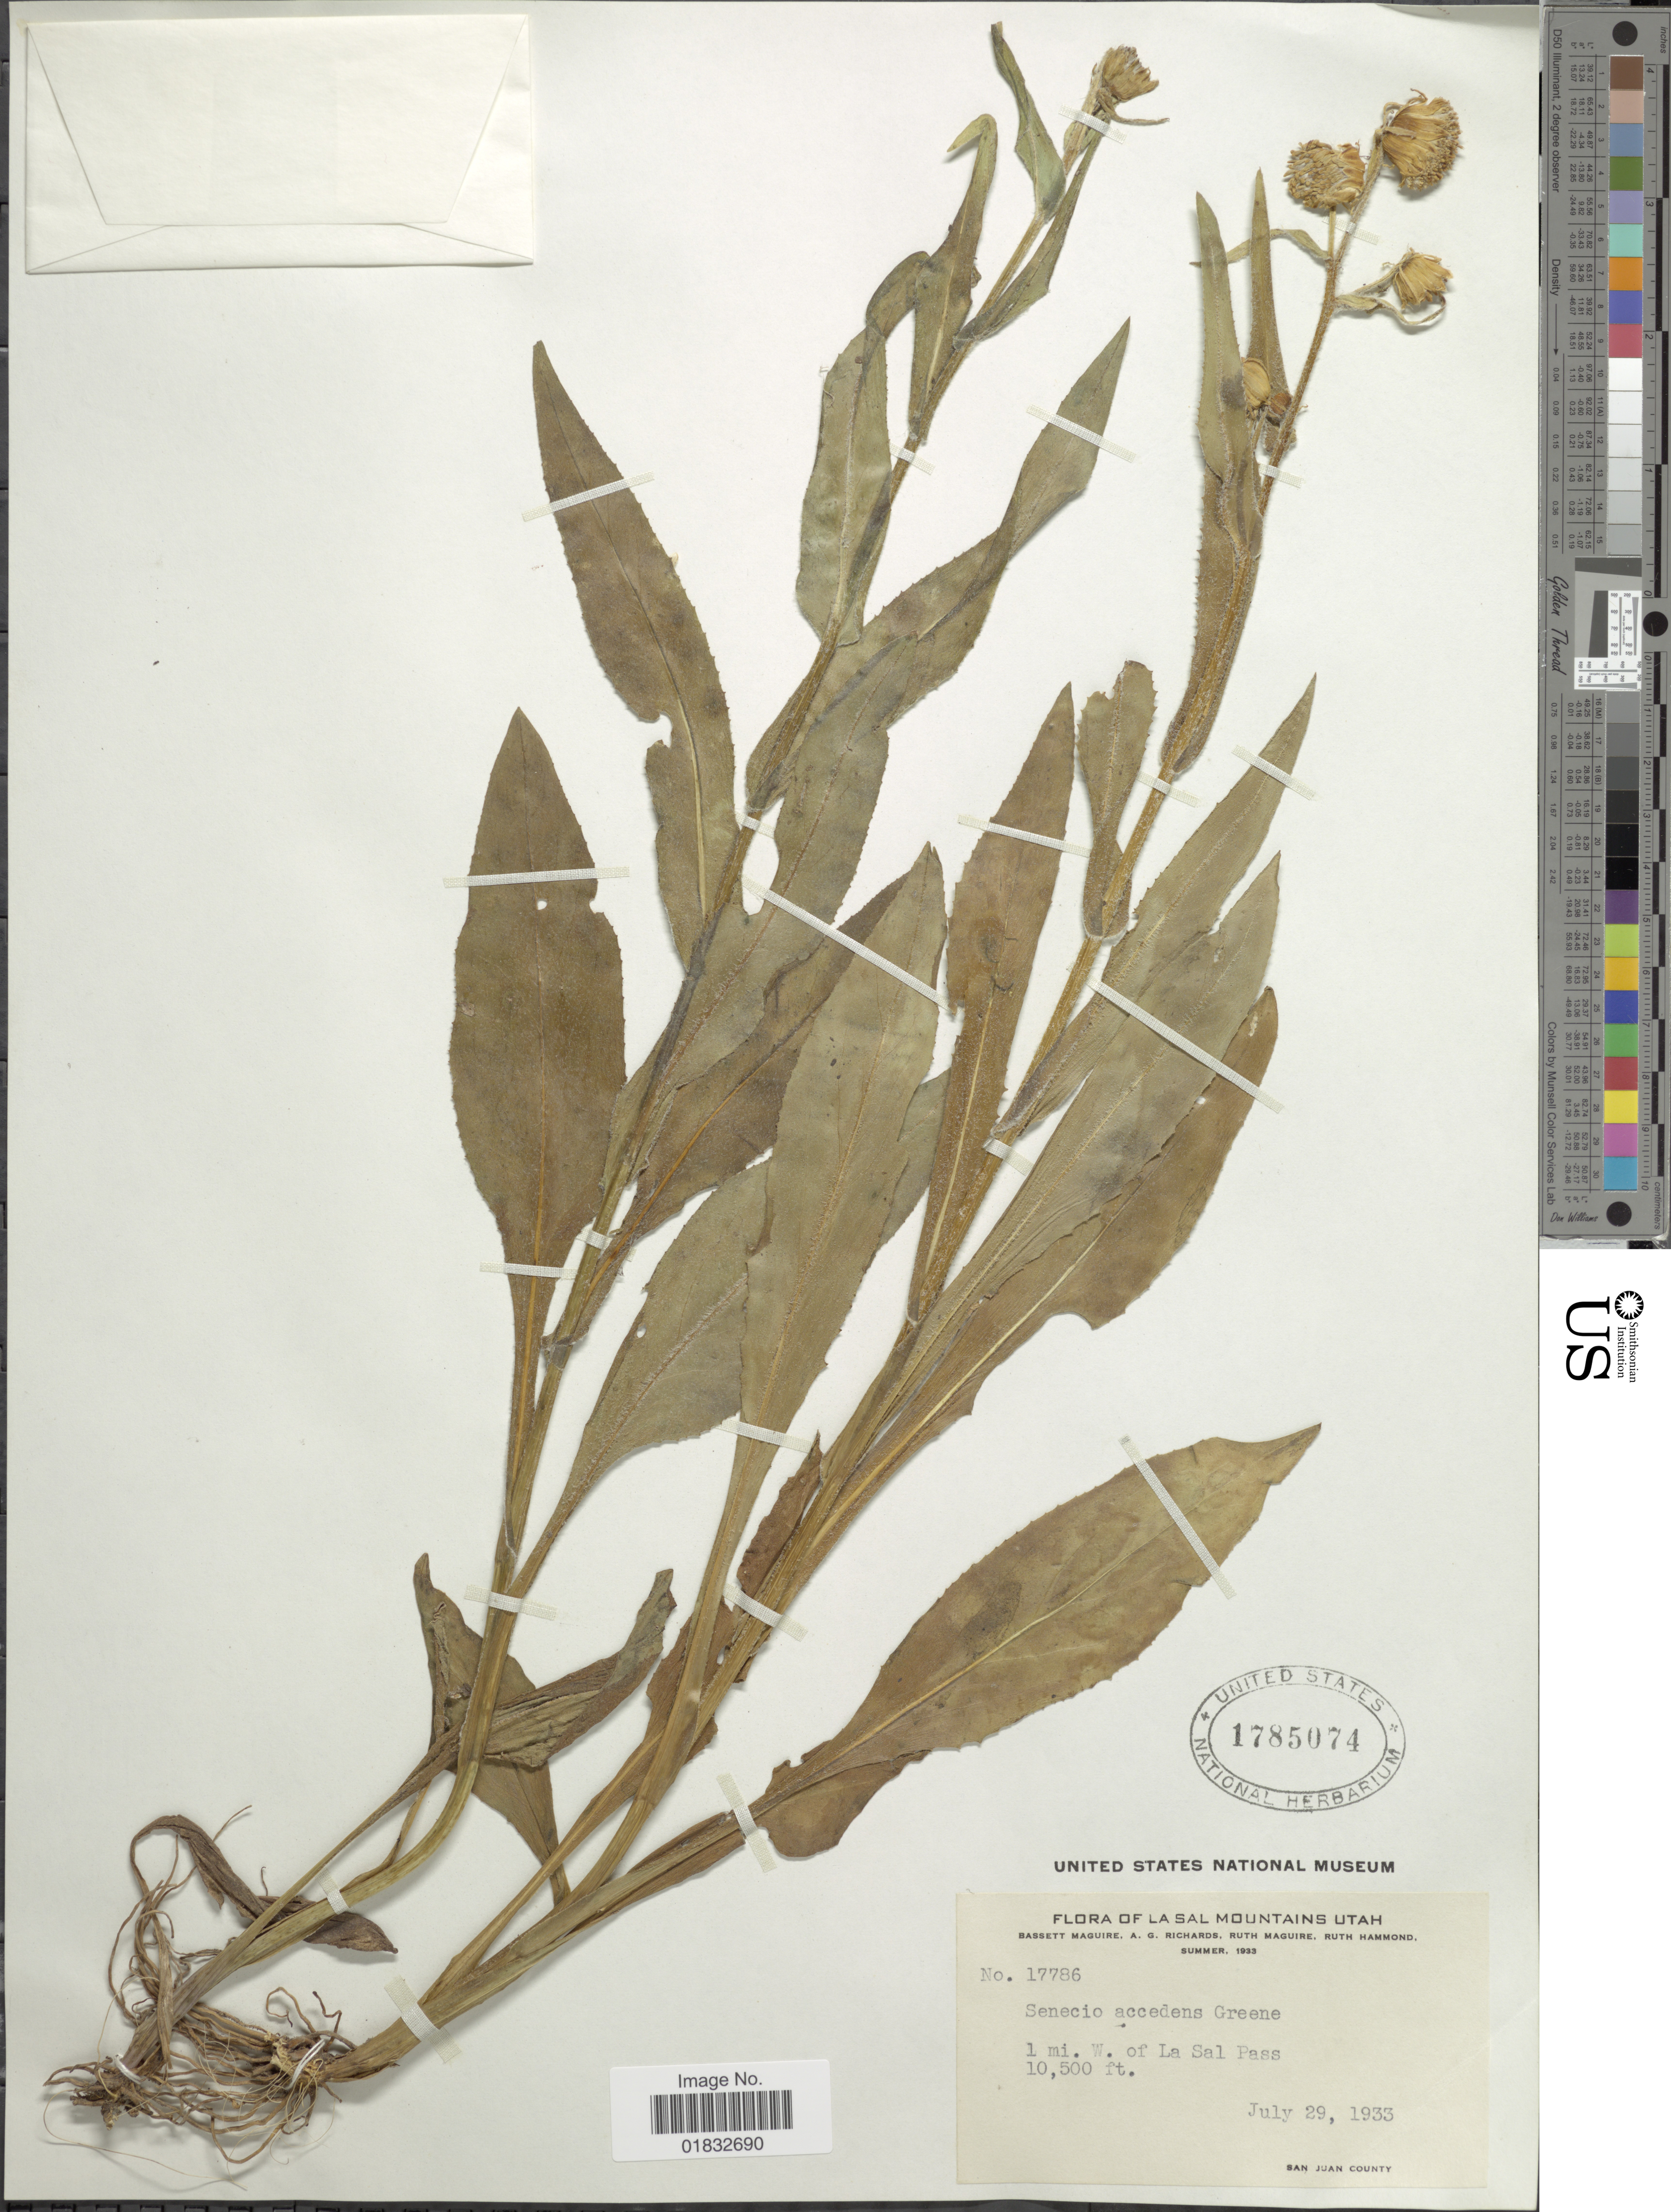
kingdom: Plantae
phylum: Tracheophyta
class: Magnoliopsida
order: Asterales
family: Asteraceae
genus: Senecio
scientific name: Senecio bigelovii var. hallii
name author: A. Gray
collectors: B. Maguire, A. Richards, R. R. Maguire & R. Hammond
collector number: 17786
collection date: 1933-07-29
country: United States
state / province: Utah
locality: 1 mi. W of La Sal Pass, San Juan County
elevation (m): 3200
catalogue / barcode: US 1785074